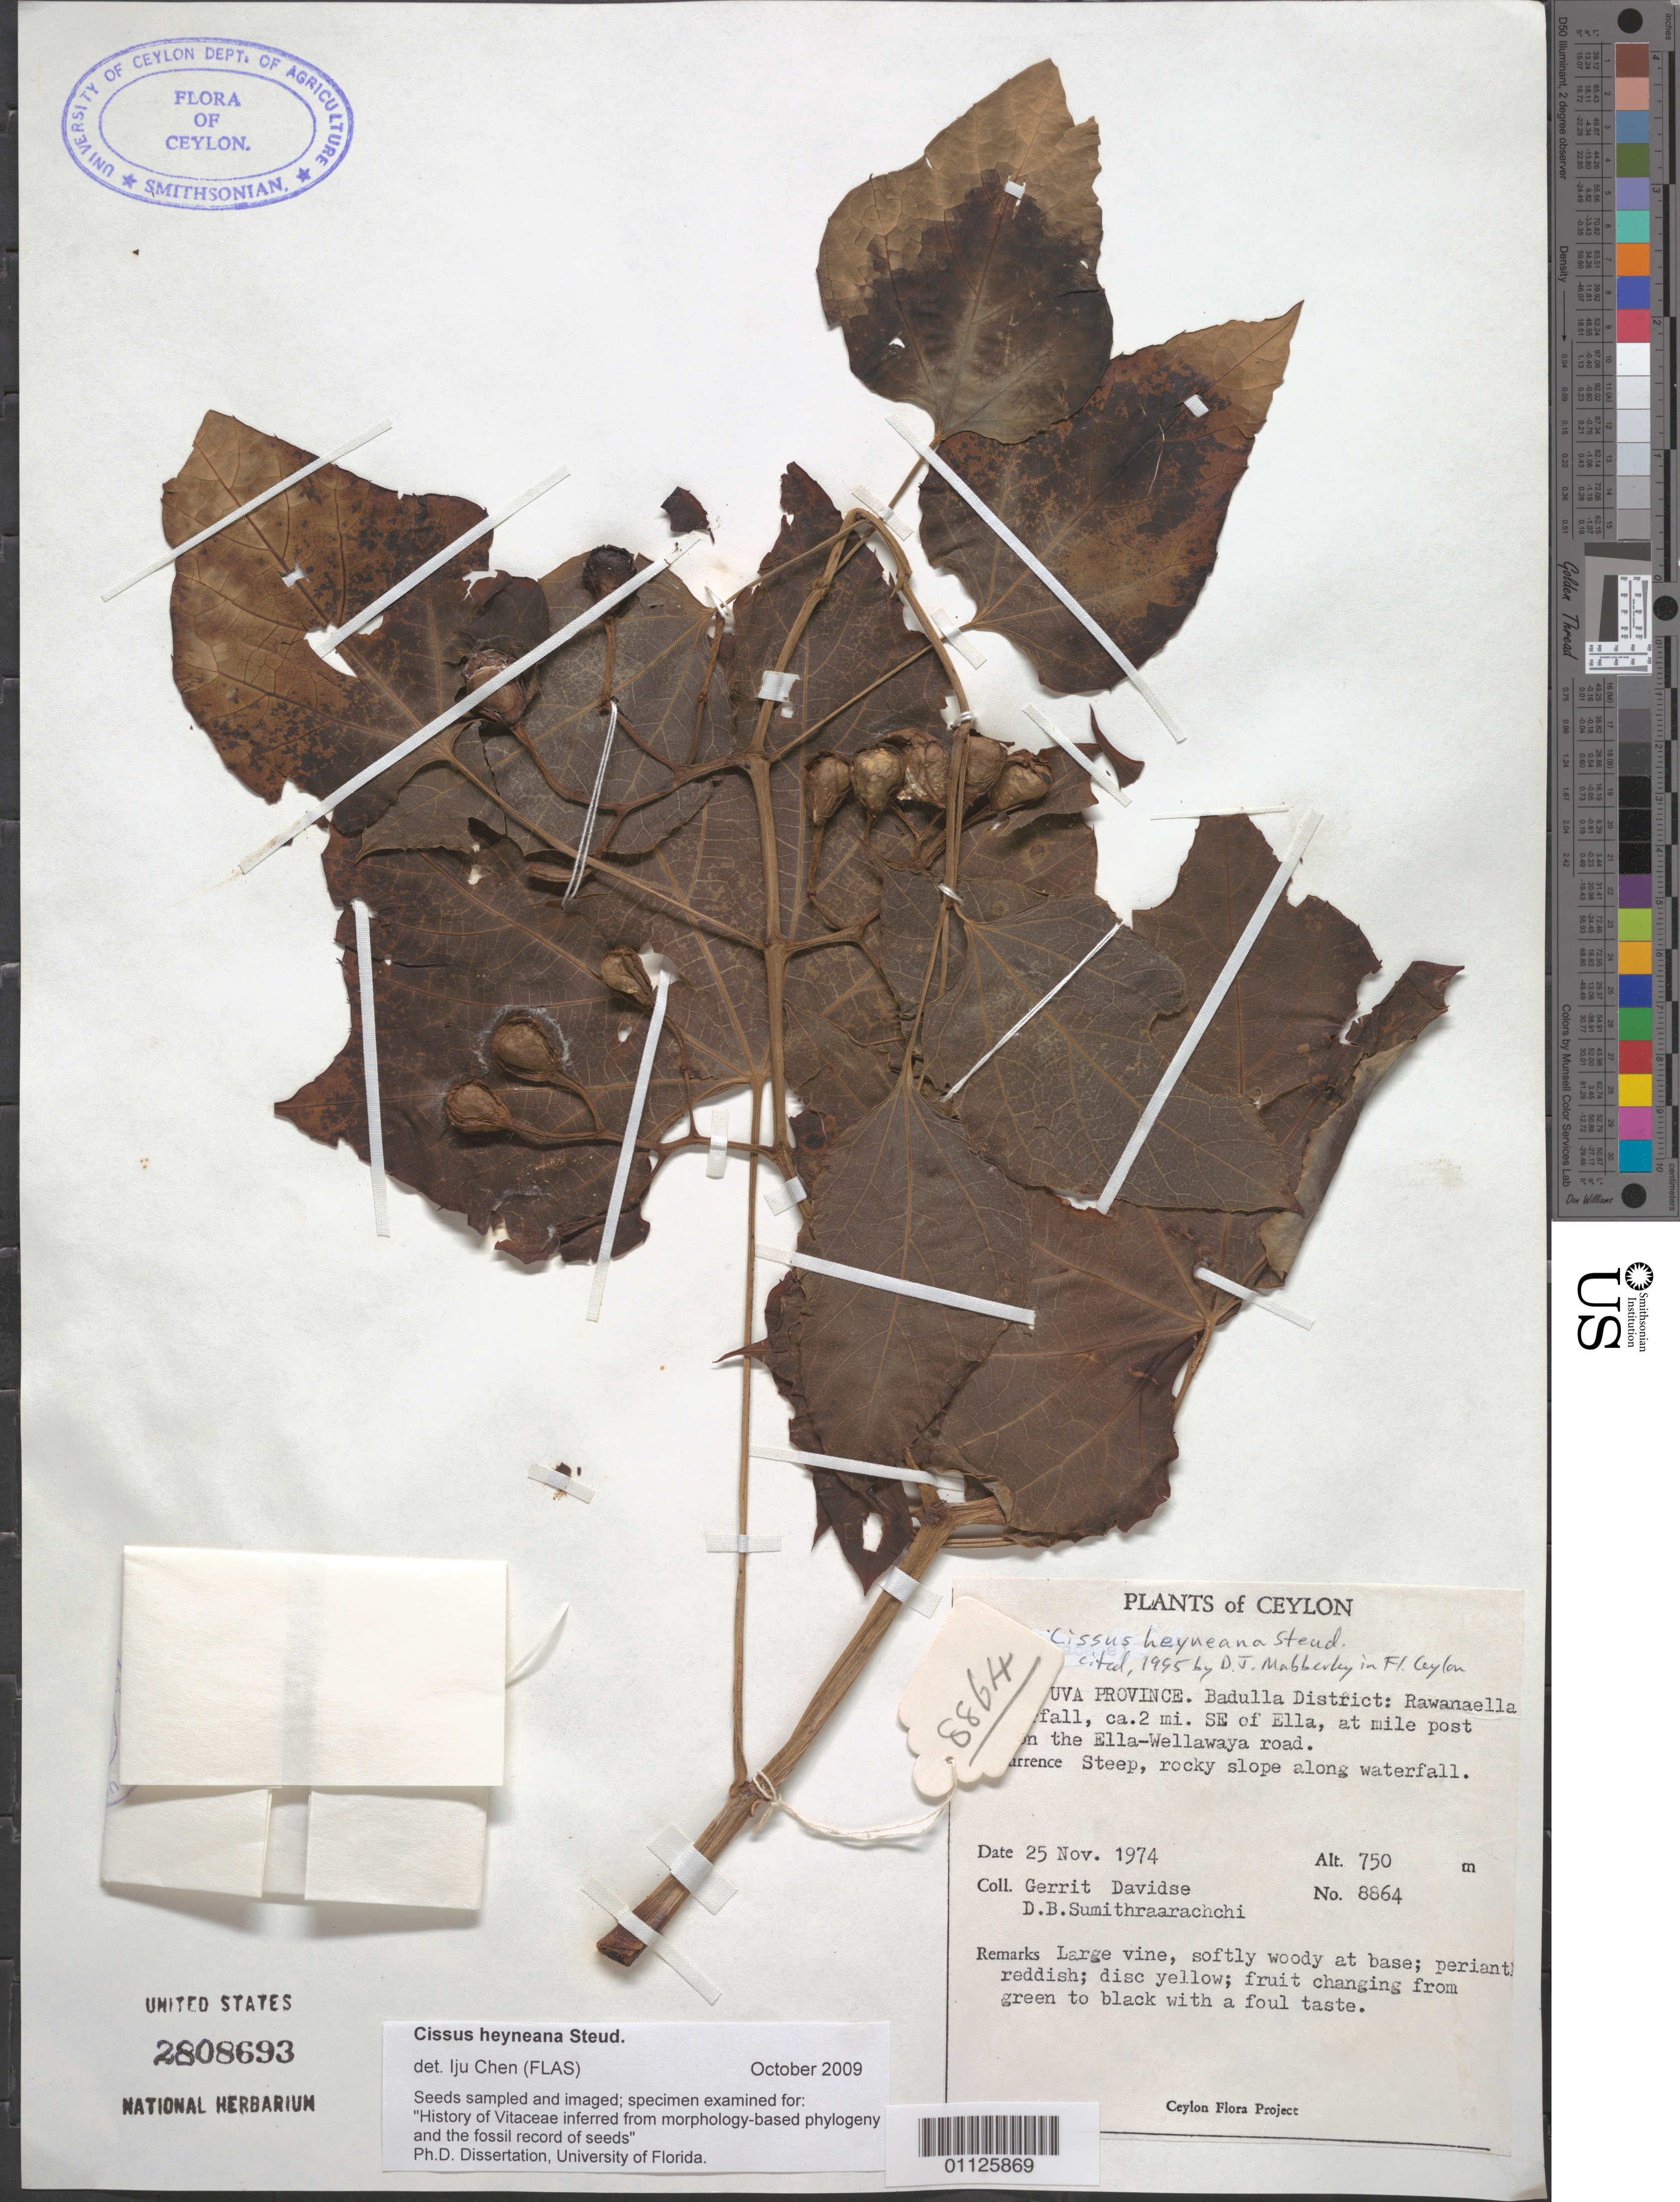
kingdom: Plantae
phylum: Tracheophyta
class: Magnoliopsida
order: Vitales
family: Vitaceae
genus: Cissus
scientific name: Cissus heyneana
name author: Steud.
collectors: G. Davidse & D. B. Sumithraarachchi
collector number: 8864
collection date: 1974-11-25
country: Sri Lanka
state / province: Uva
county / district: Badulla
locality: Rawanaella Waterfall, SE of Ella, at mile post 13 on the Ella-Wellawaya road.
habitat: Steep, rocky slope along waterfall. Large vine, softly woody at base.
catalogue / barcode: US 2808693